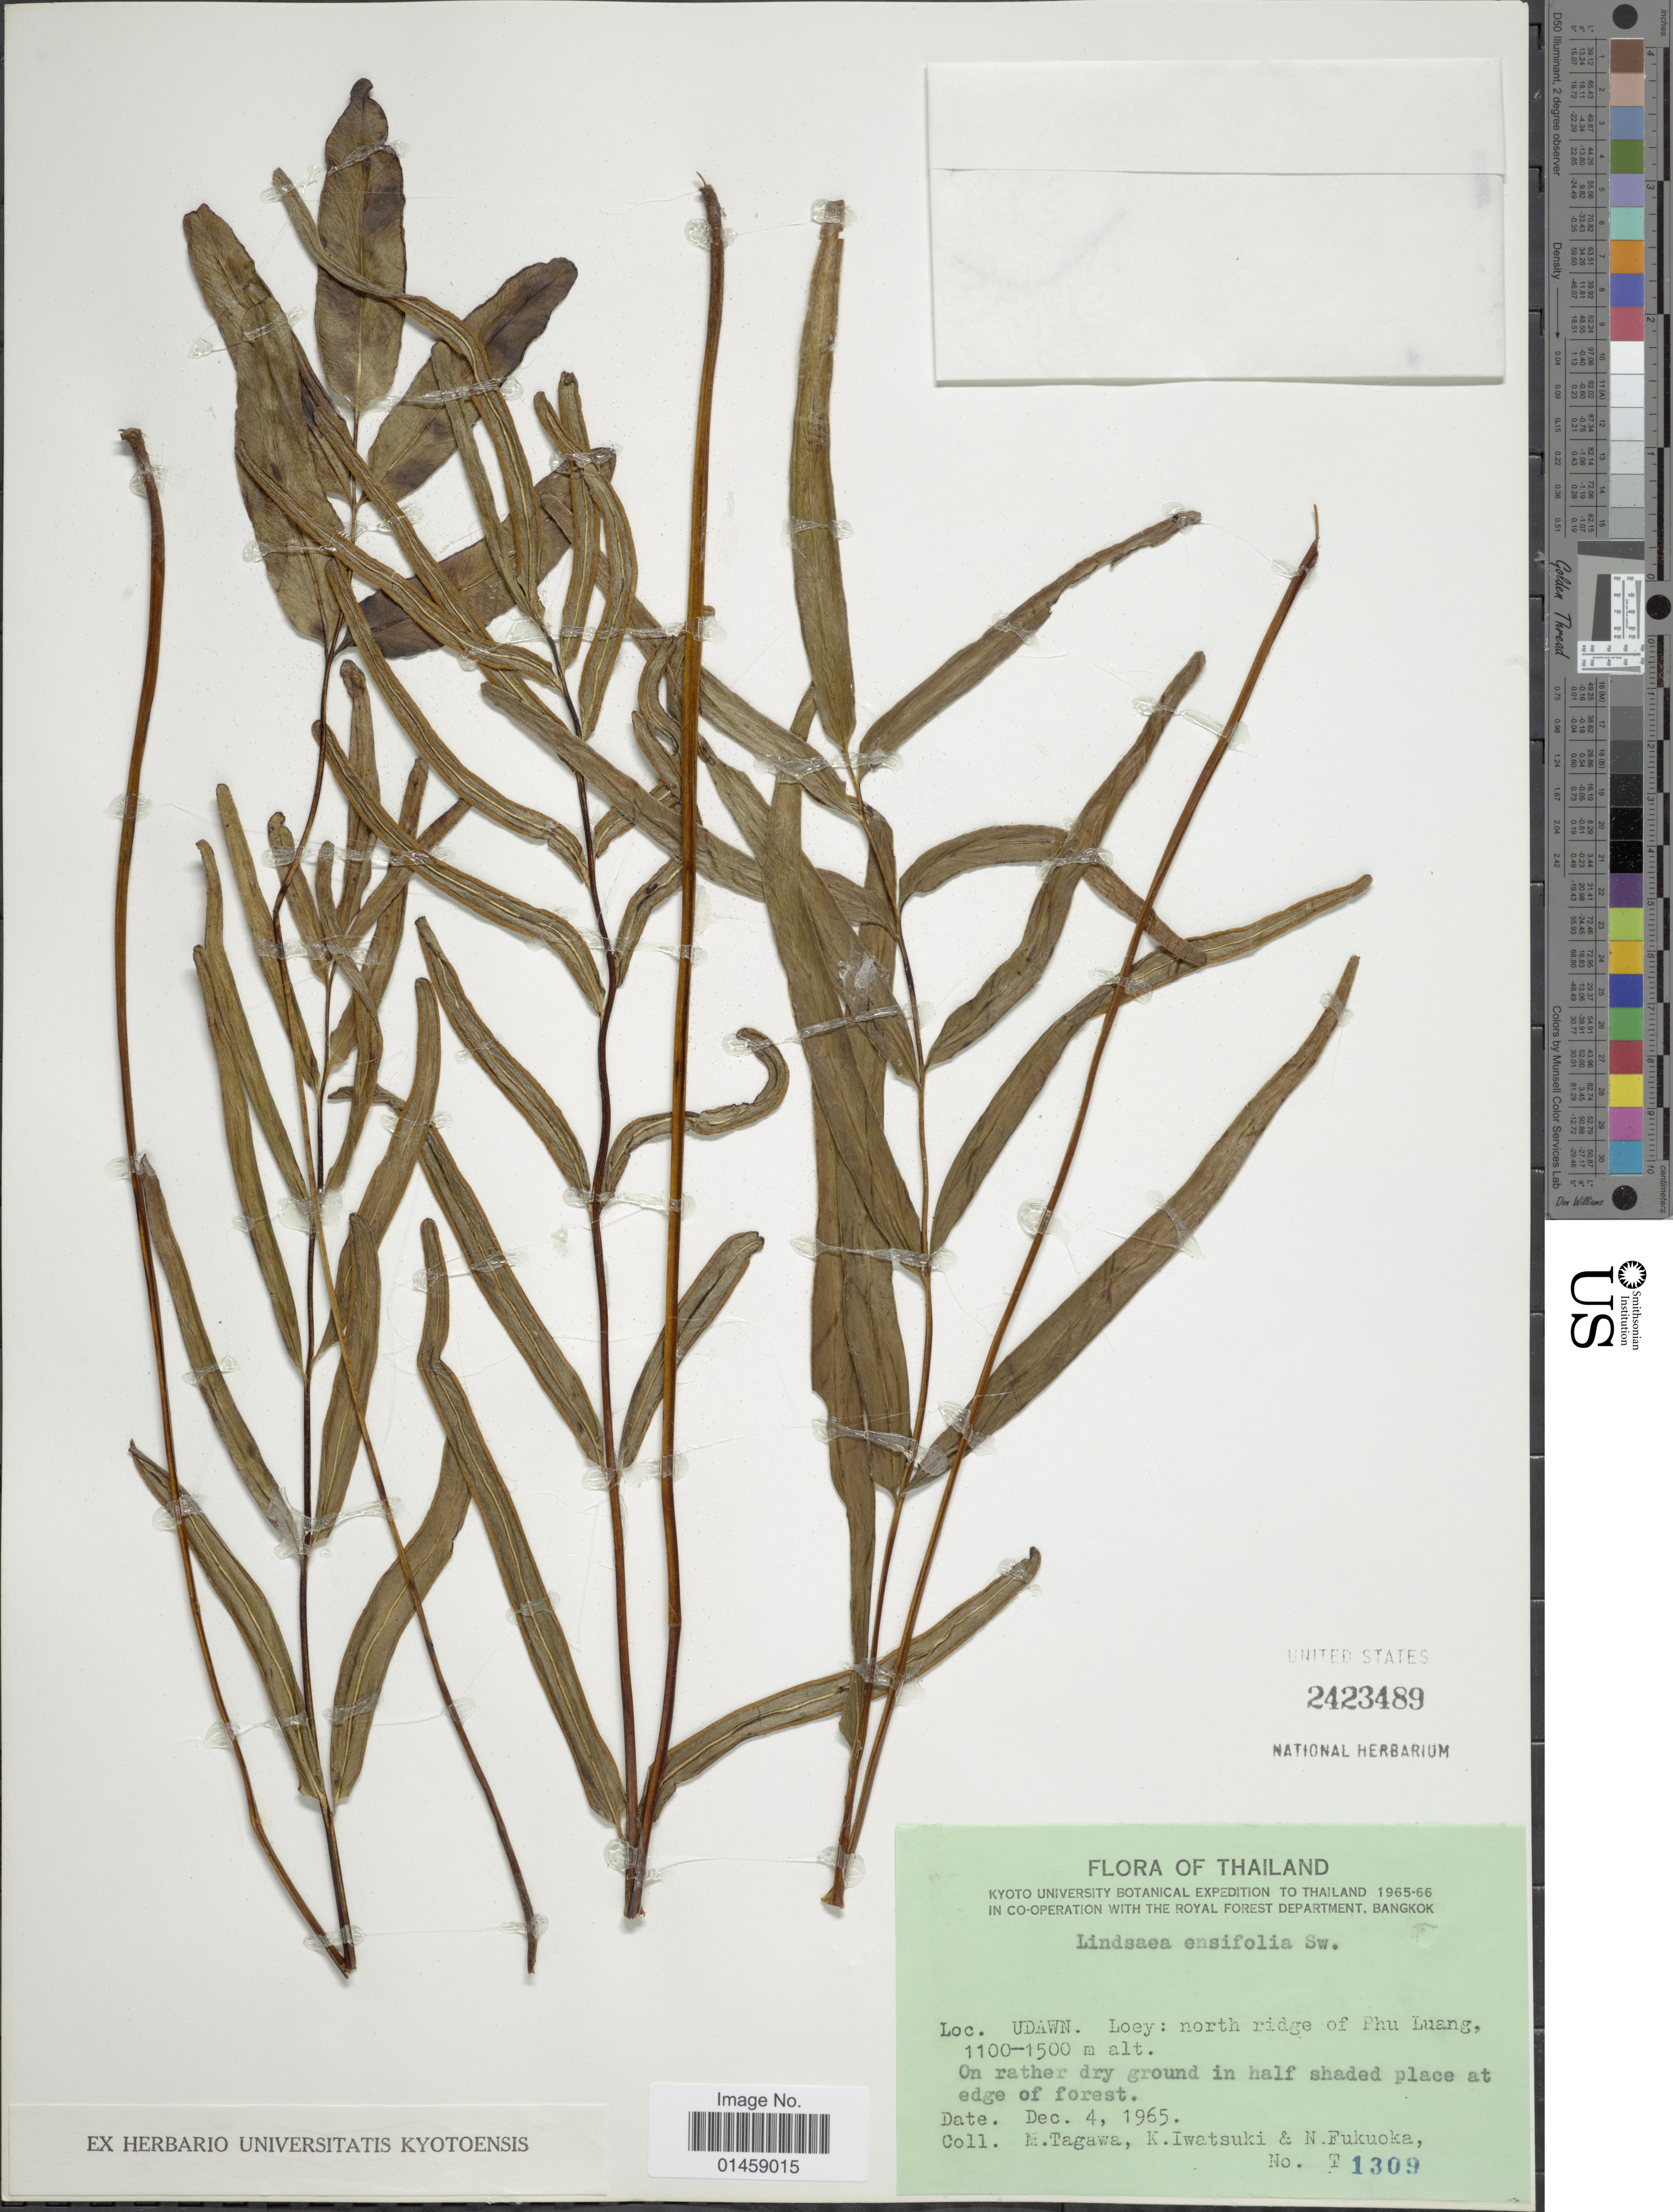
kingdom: Plantae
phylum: Tracheophyta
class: Polypodiopsida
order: Polypodiales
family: Lindsaeaceae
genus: Lindsaea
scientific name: Lindsaea ensifolia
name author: Sw.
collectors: M. Tagawa, K. Iwatsuki & N. Fukuoka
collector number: T 1309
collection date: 1965-12-04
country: Thailand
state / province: Loei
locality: Udawn. Loey: north ridge of Phu Luang.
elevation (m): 1100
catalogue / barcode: US 2423489